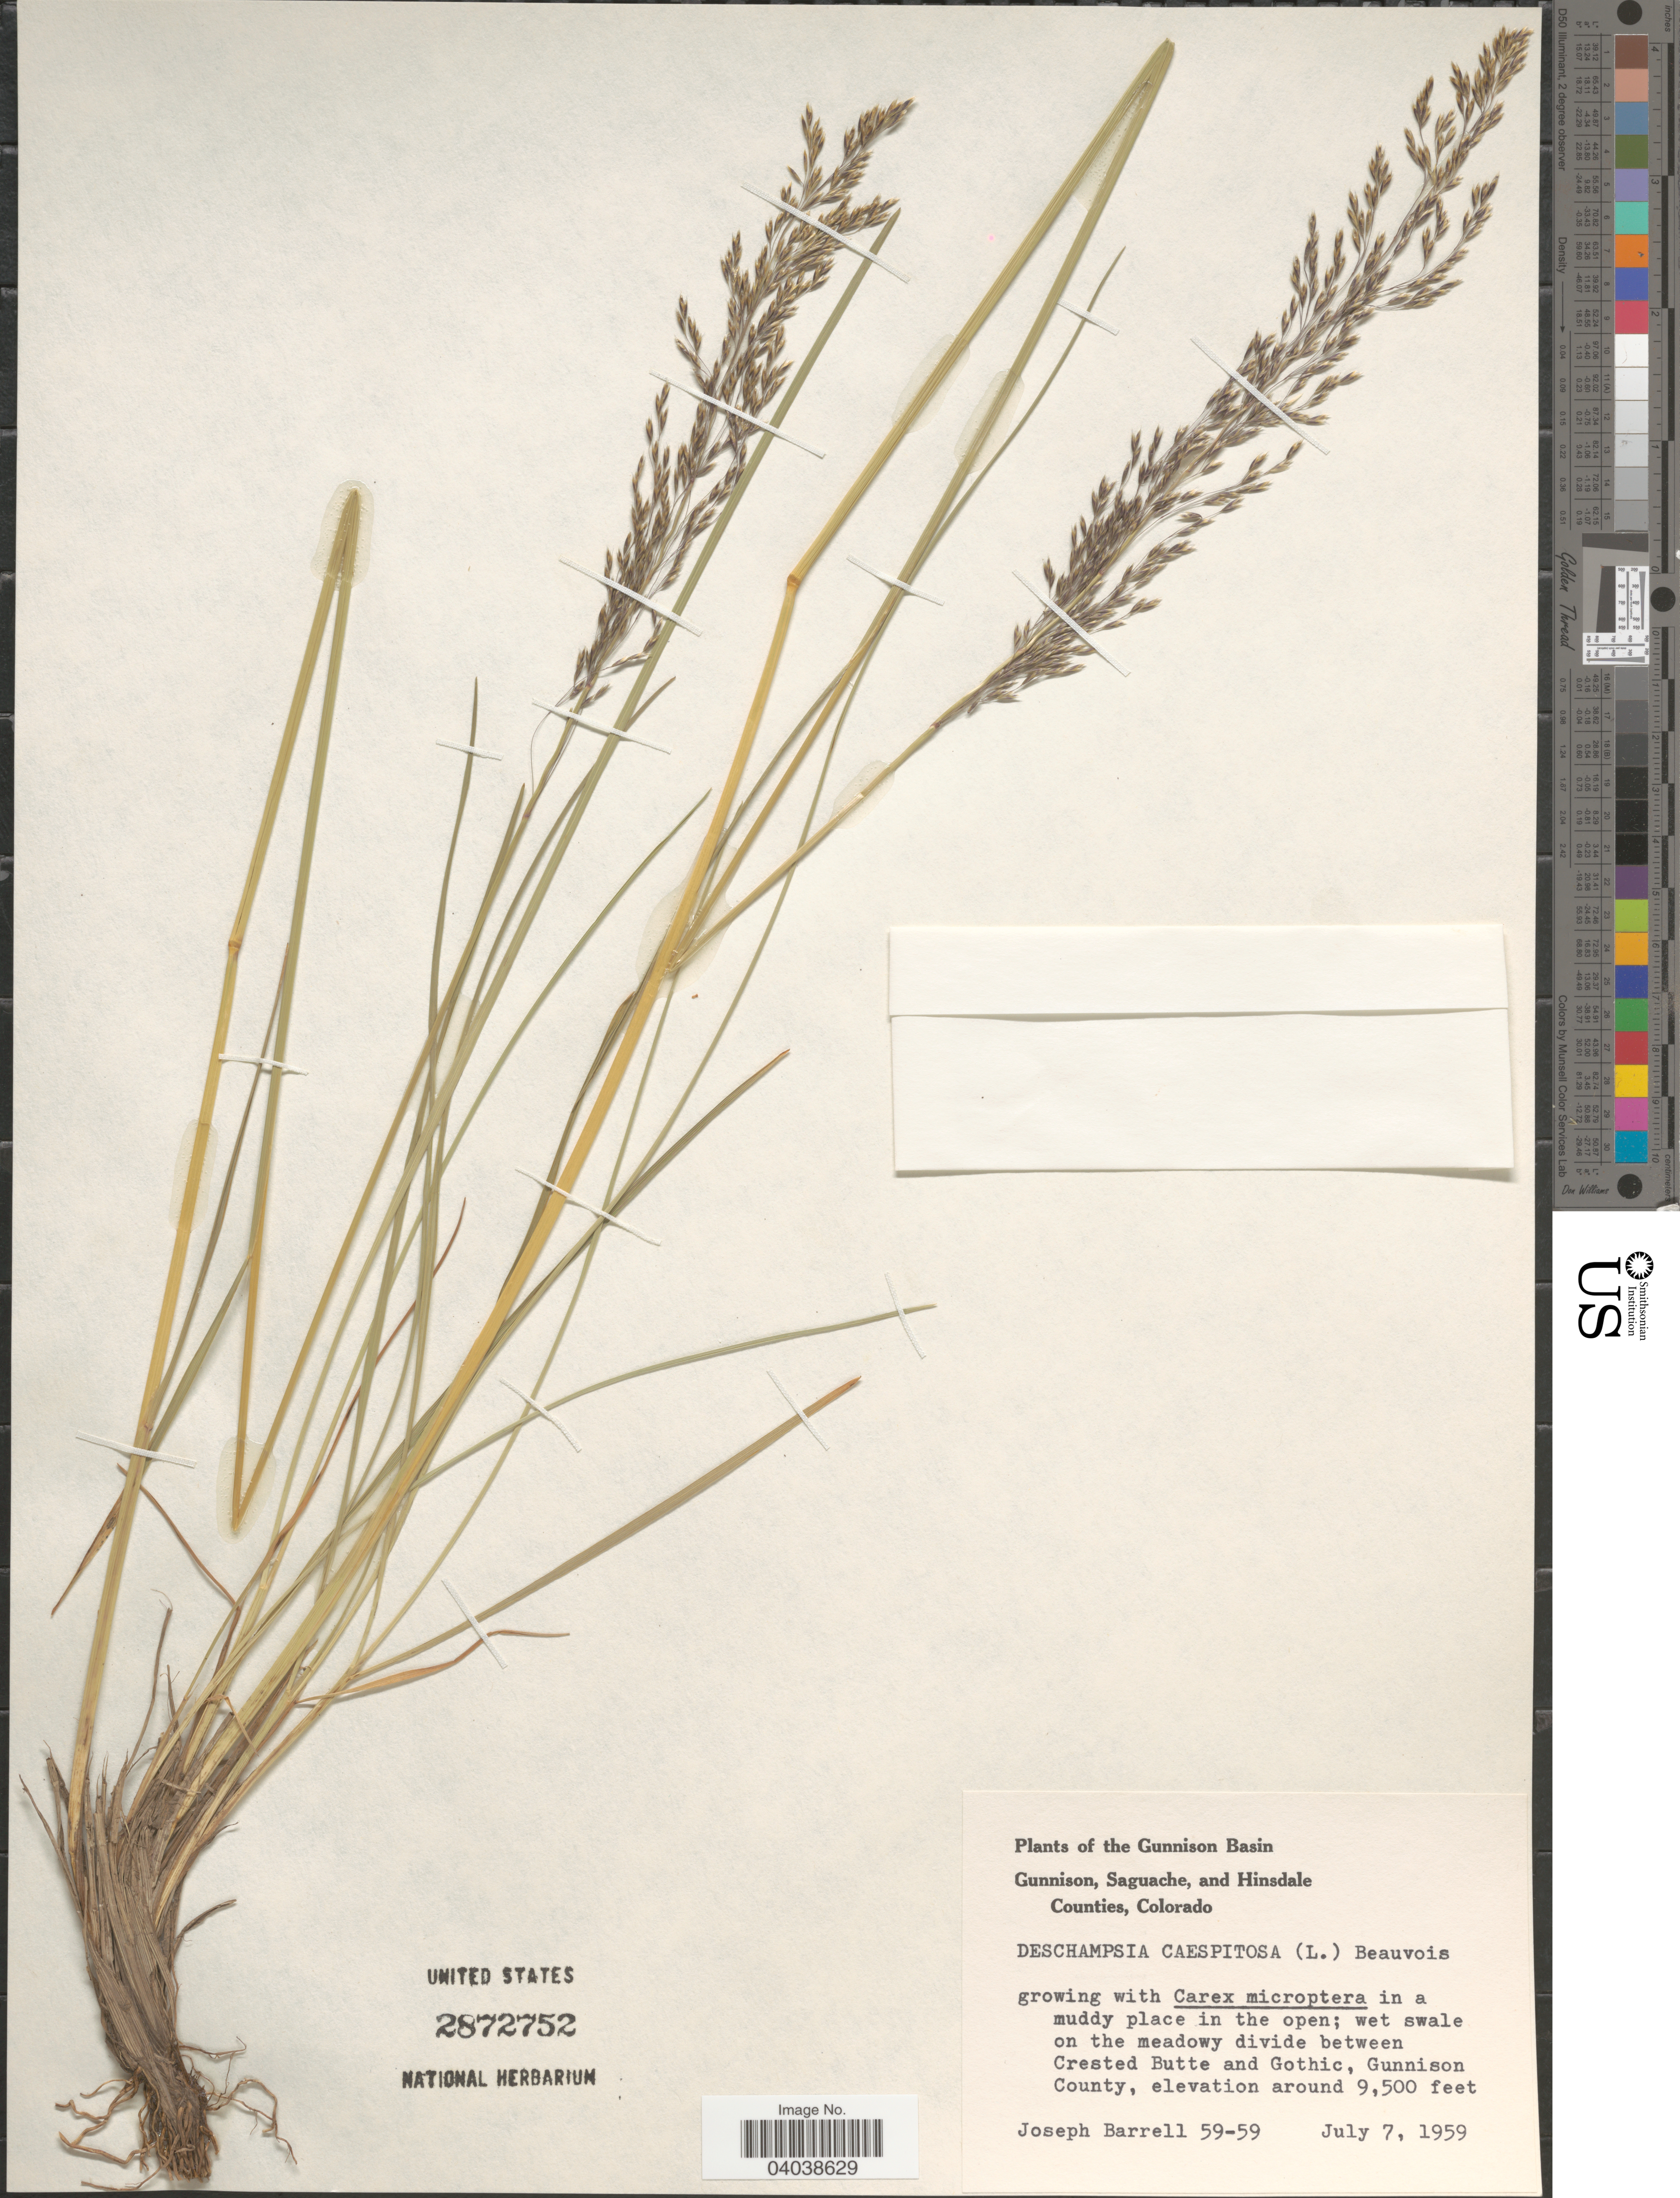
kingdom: Plantae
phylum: Tracheophyta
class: Liliopsida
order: Poales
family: Poaceae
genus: Deschampsia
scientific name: Deschampsia cespitosa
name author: (L.) P. Beauv.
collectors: J. Barrell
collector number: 59-59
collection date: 1959-07-07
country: United States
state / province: Colorado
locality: Gunnison Basin. Wet swale on the meadowy divide between Crested Butte and Gothic, Gunnison County.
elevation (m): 2896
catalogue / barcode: US 2872752